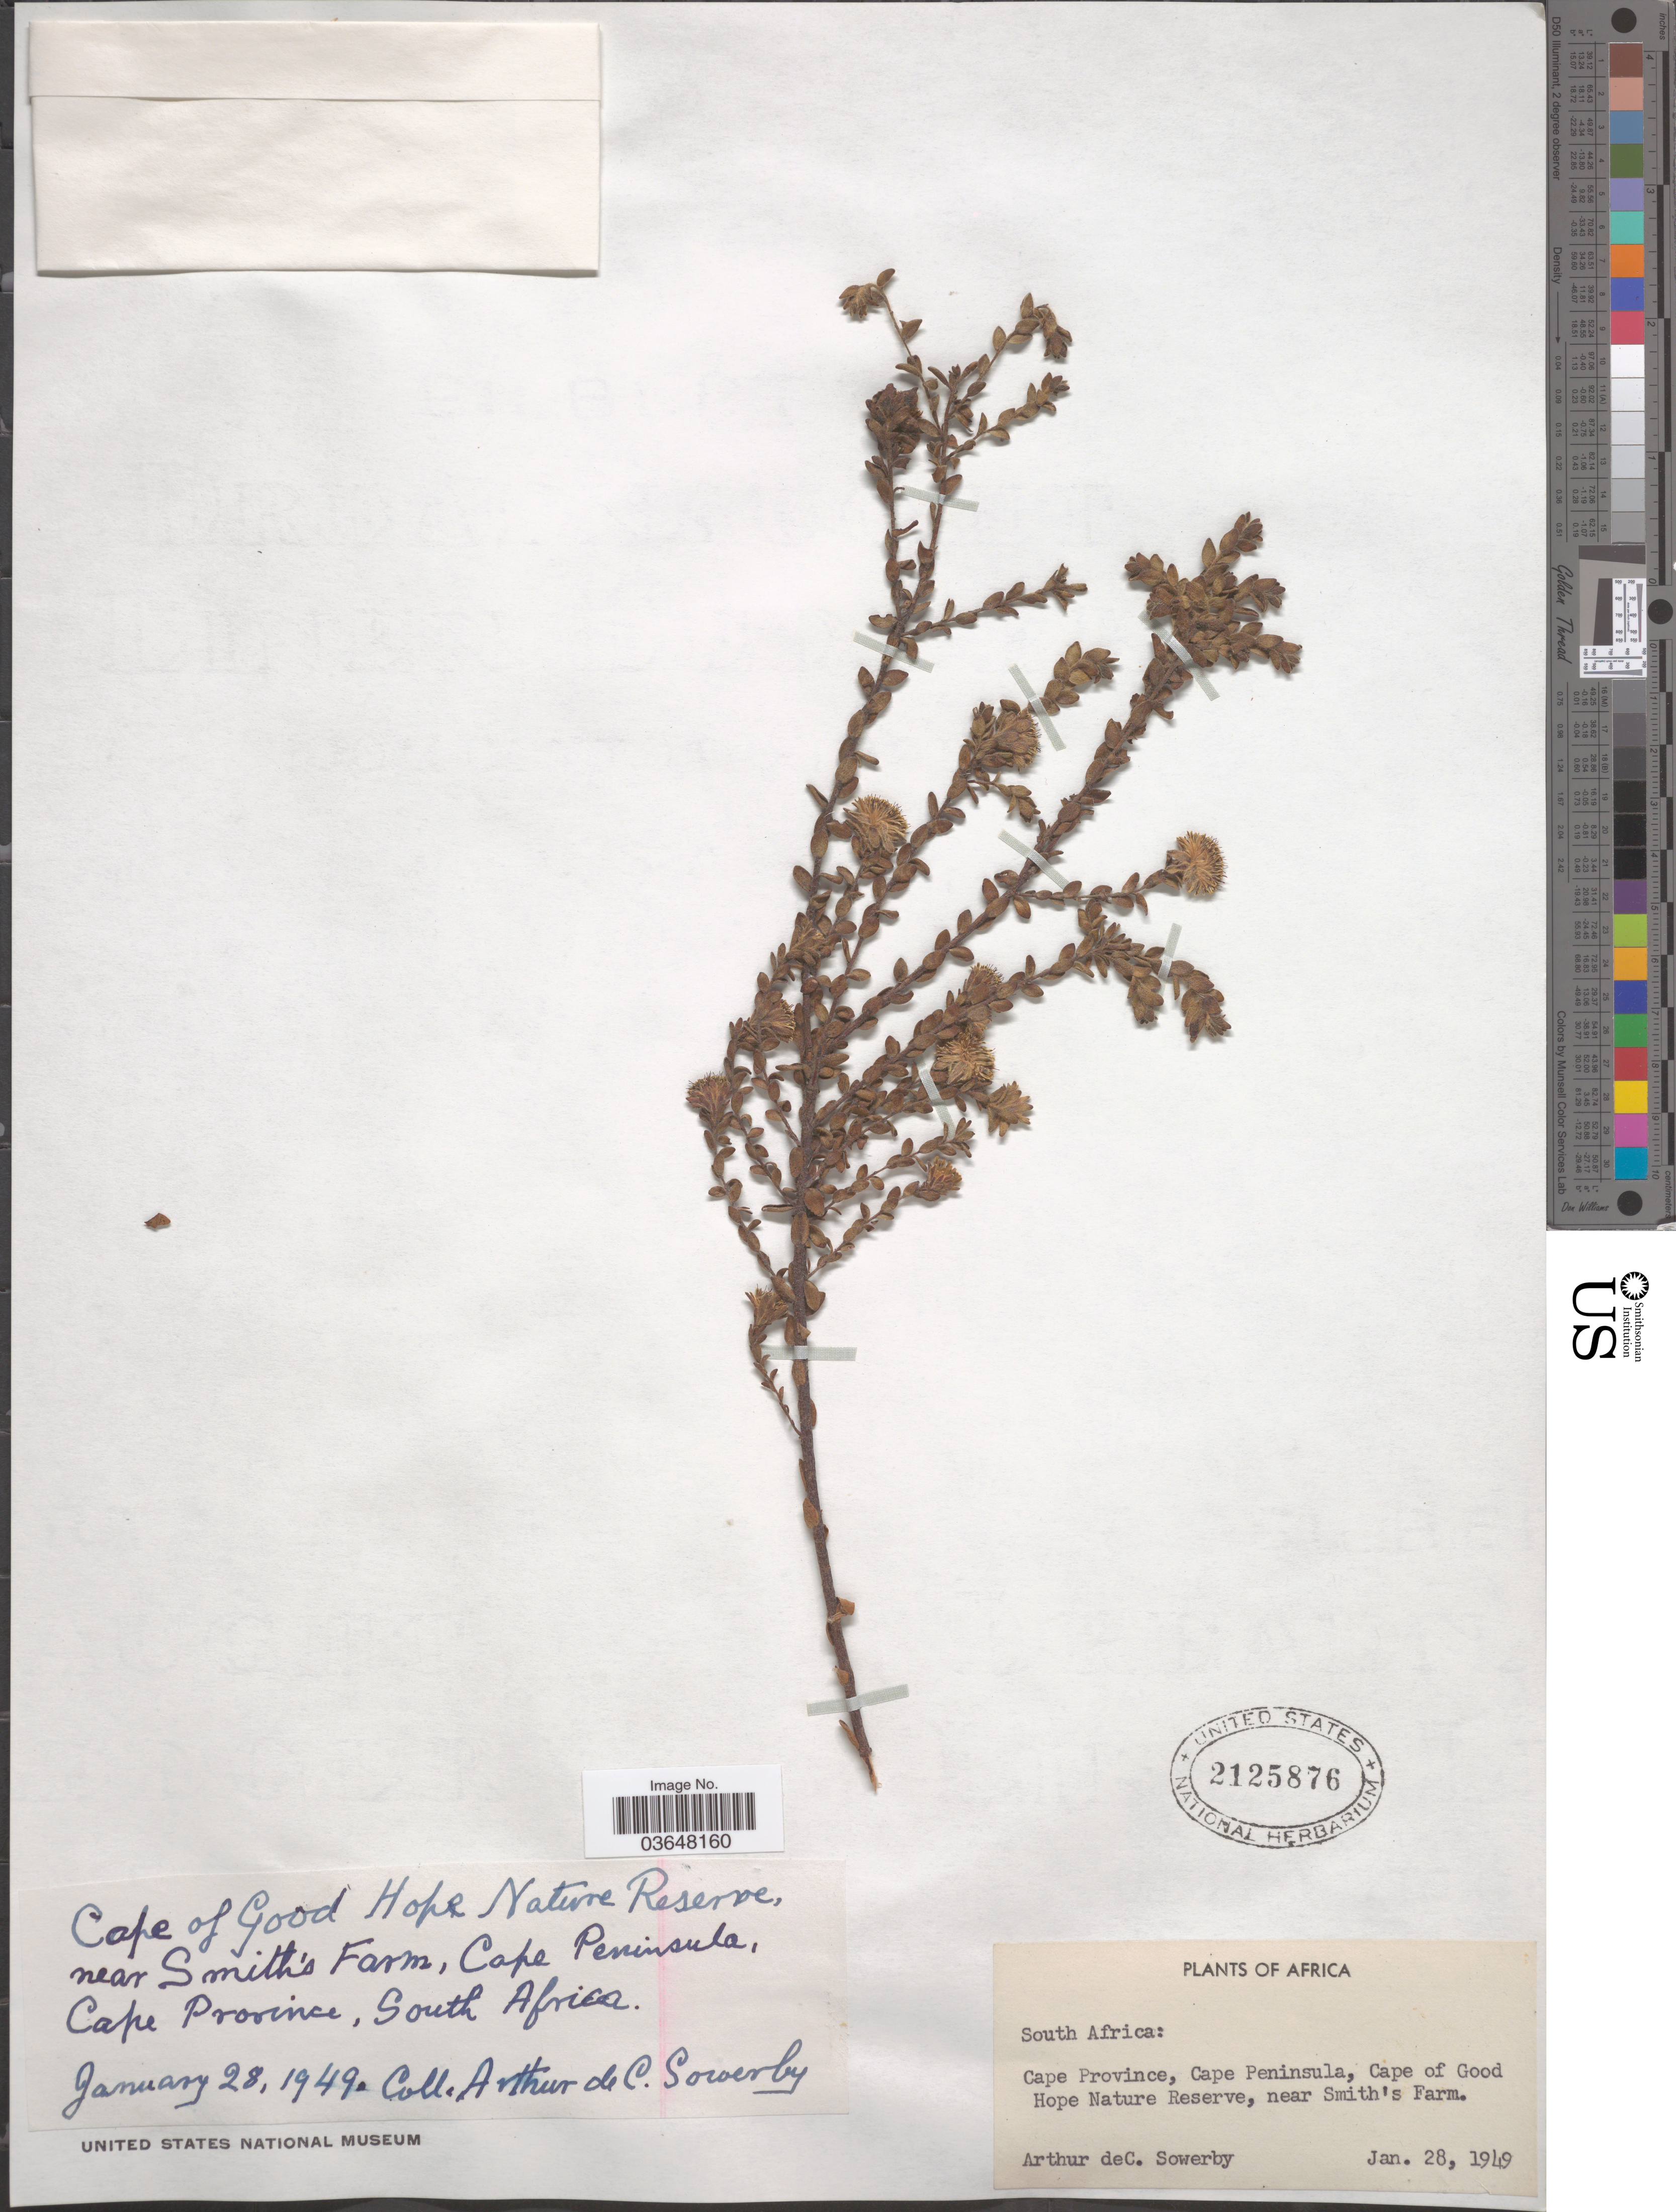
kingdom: Plantae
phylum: Tracheophyta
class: Magnoliopsida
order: Proteales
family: Proteaceae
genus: Diastella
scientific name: Diastella divaricata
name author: (P.J. Bergius) Rourke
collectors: A. Sowerby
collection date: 1949-01-28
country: South Africa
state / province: Western Cape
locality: Cape of Good Hope Nature Reserve, near Smith's Farm, Cape Peninsula.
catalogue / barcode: US 2125876